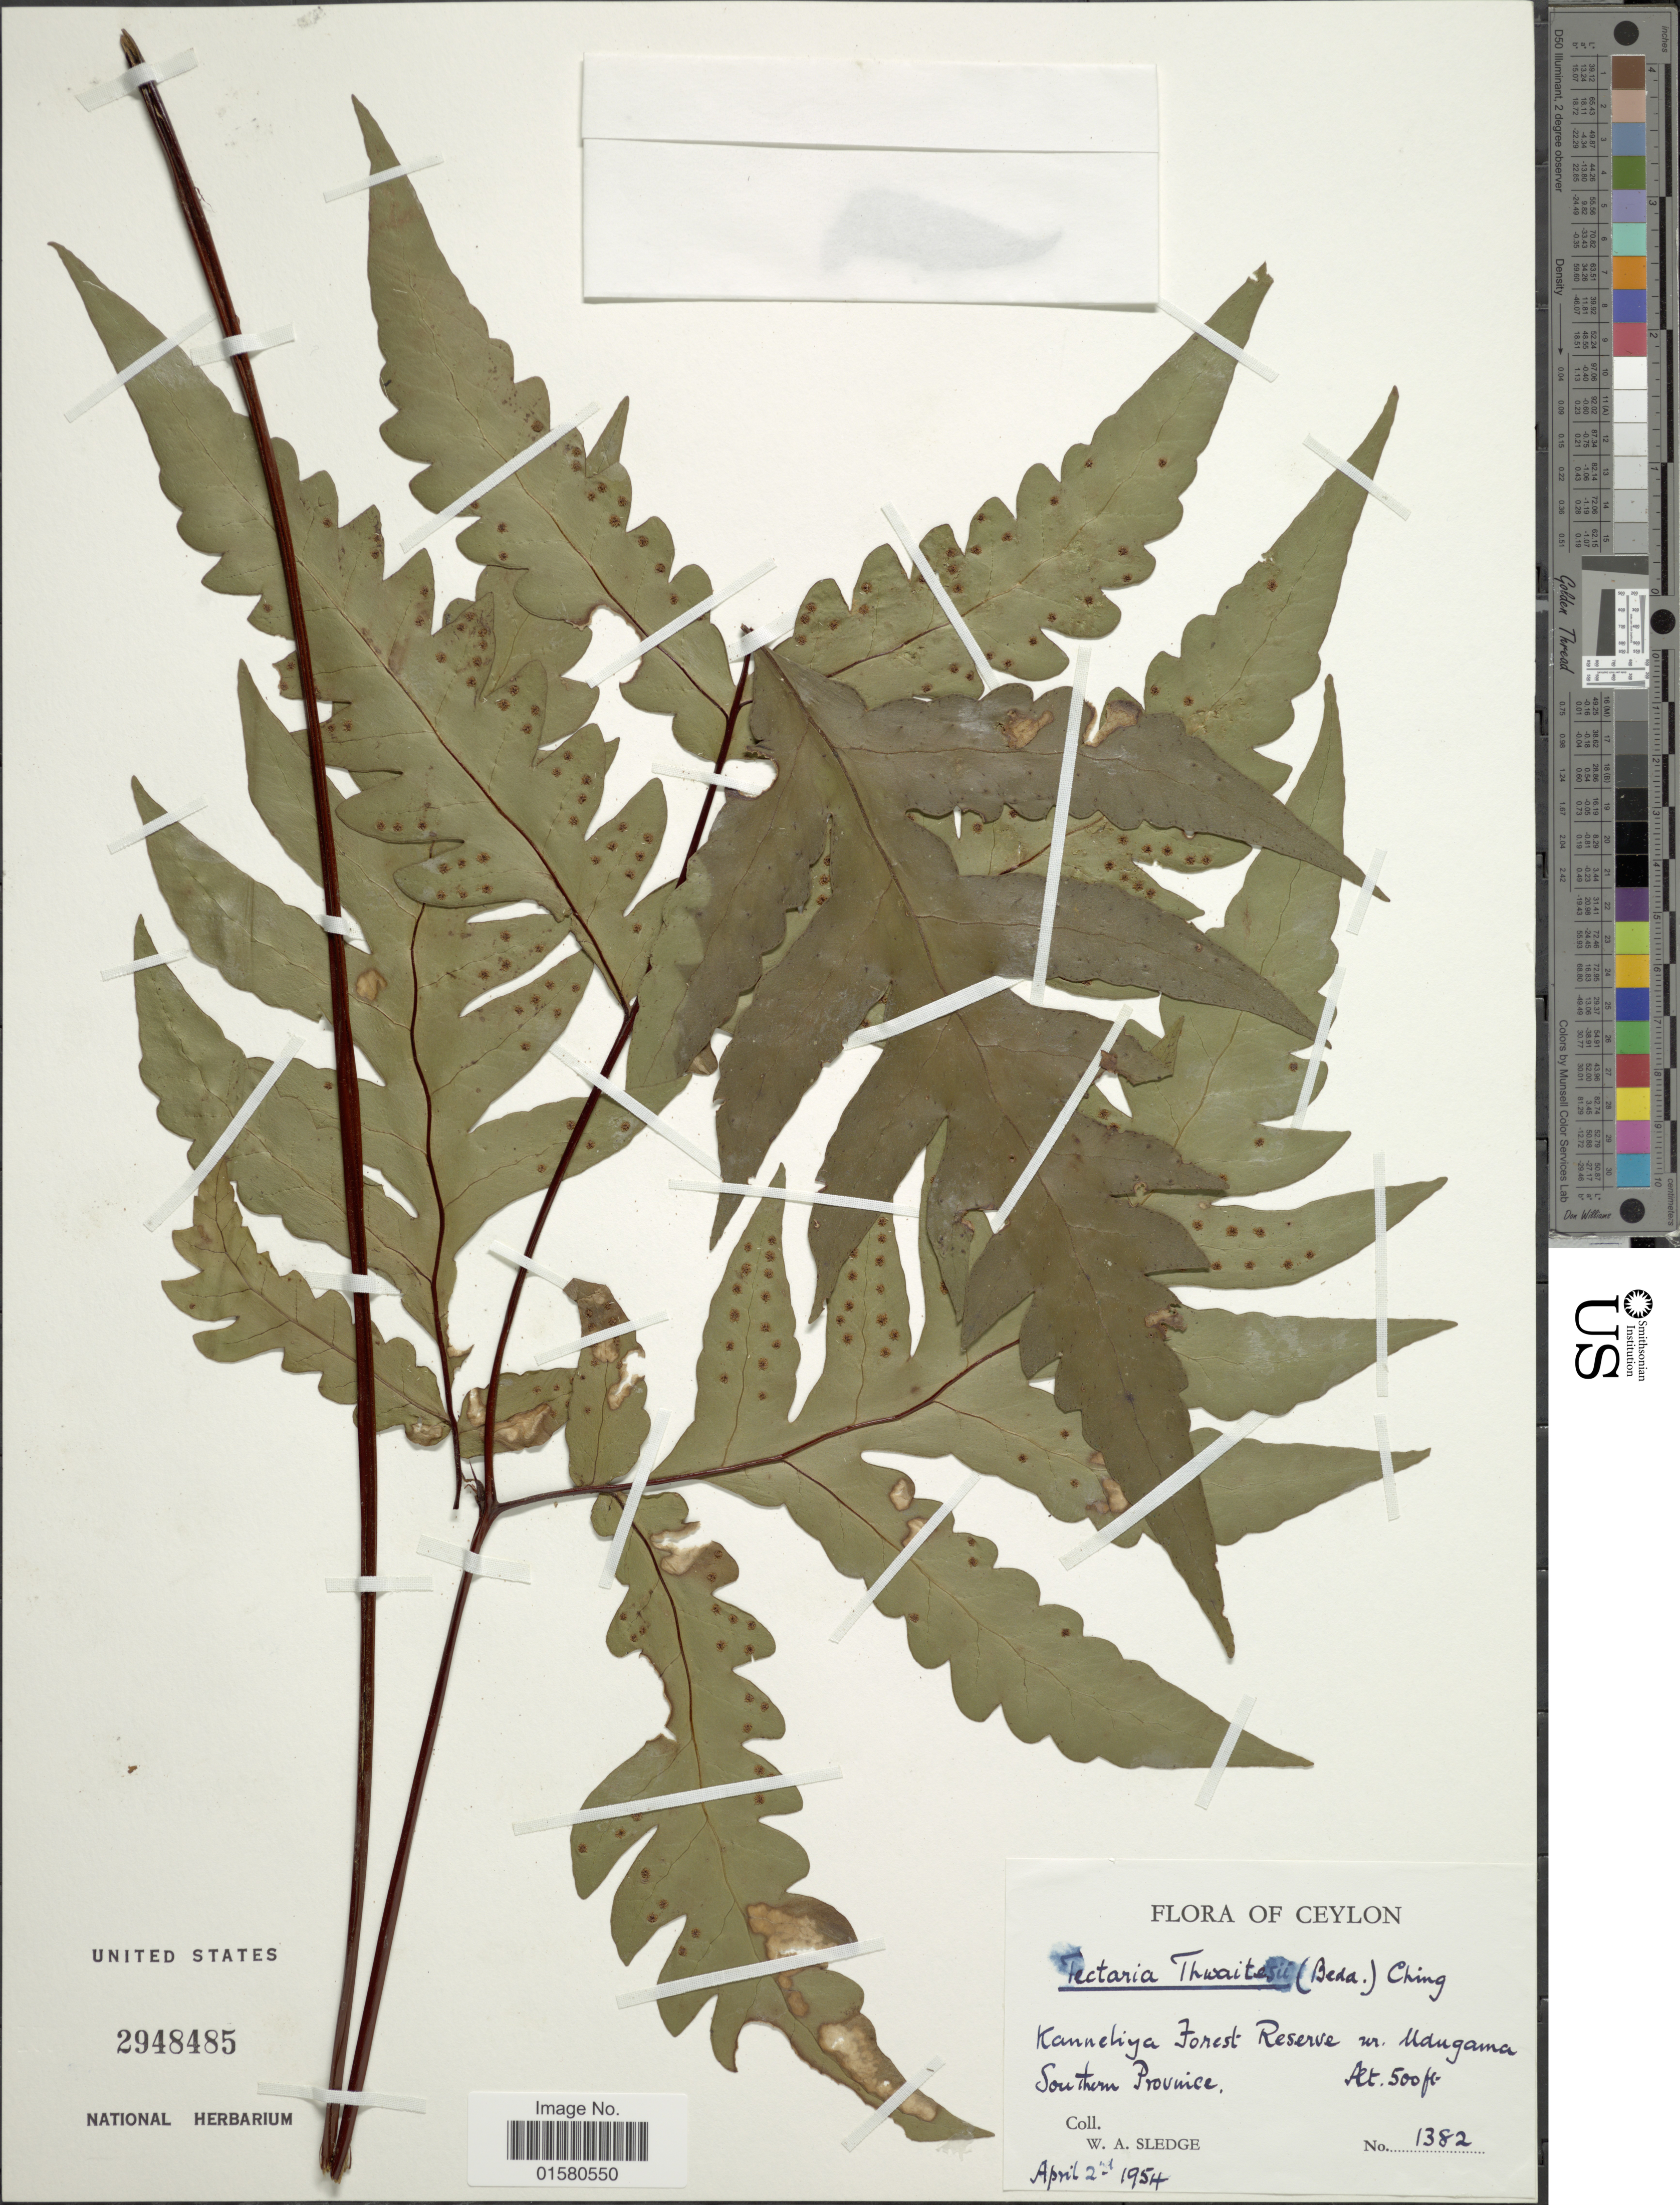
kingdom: Plantae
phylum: Tracheophyta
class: Polypodiopsida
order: Polypodiales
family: Tectariaceae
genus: Tectaria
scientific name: Tectaria thwaitesii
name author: (Bedd.) Ching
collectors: W. A. Sledge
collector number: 1382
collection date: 1954-04-02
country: Sri Lanka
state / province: Southern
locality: Ceylon, Kanneliya Forest Reserve nr Udugama, Southern Province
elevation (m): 152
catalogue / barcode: US 2948485